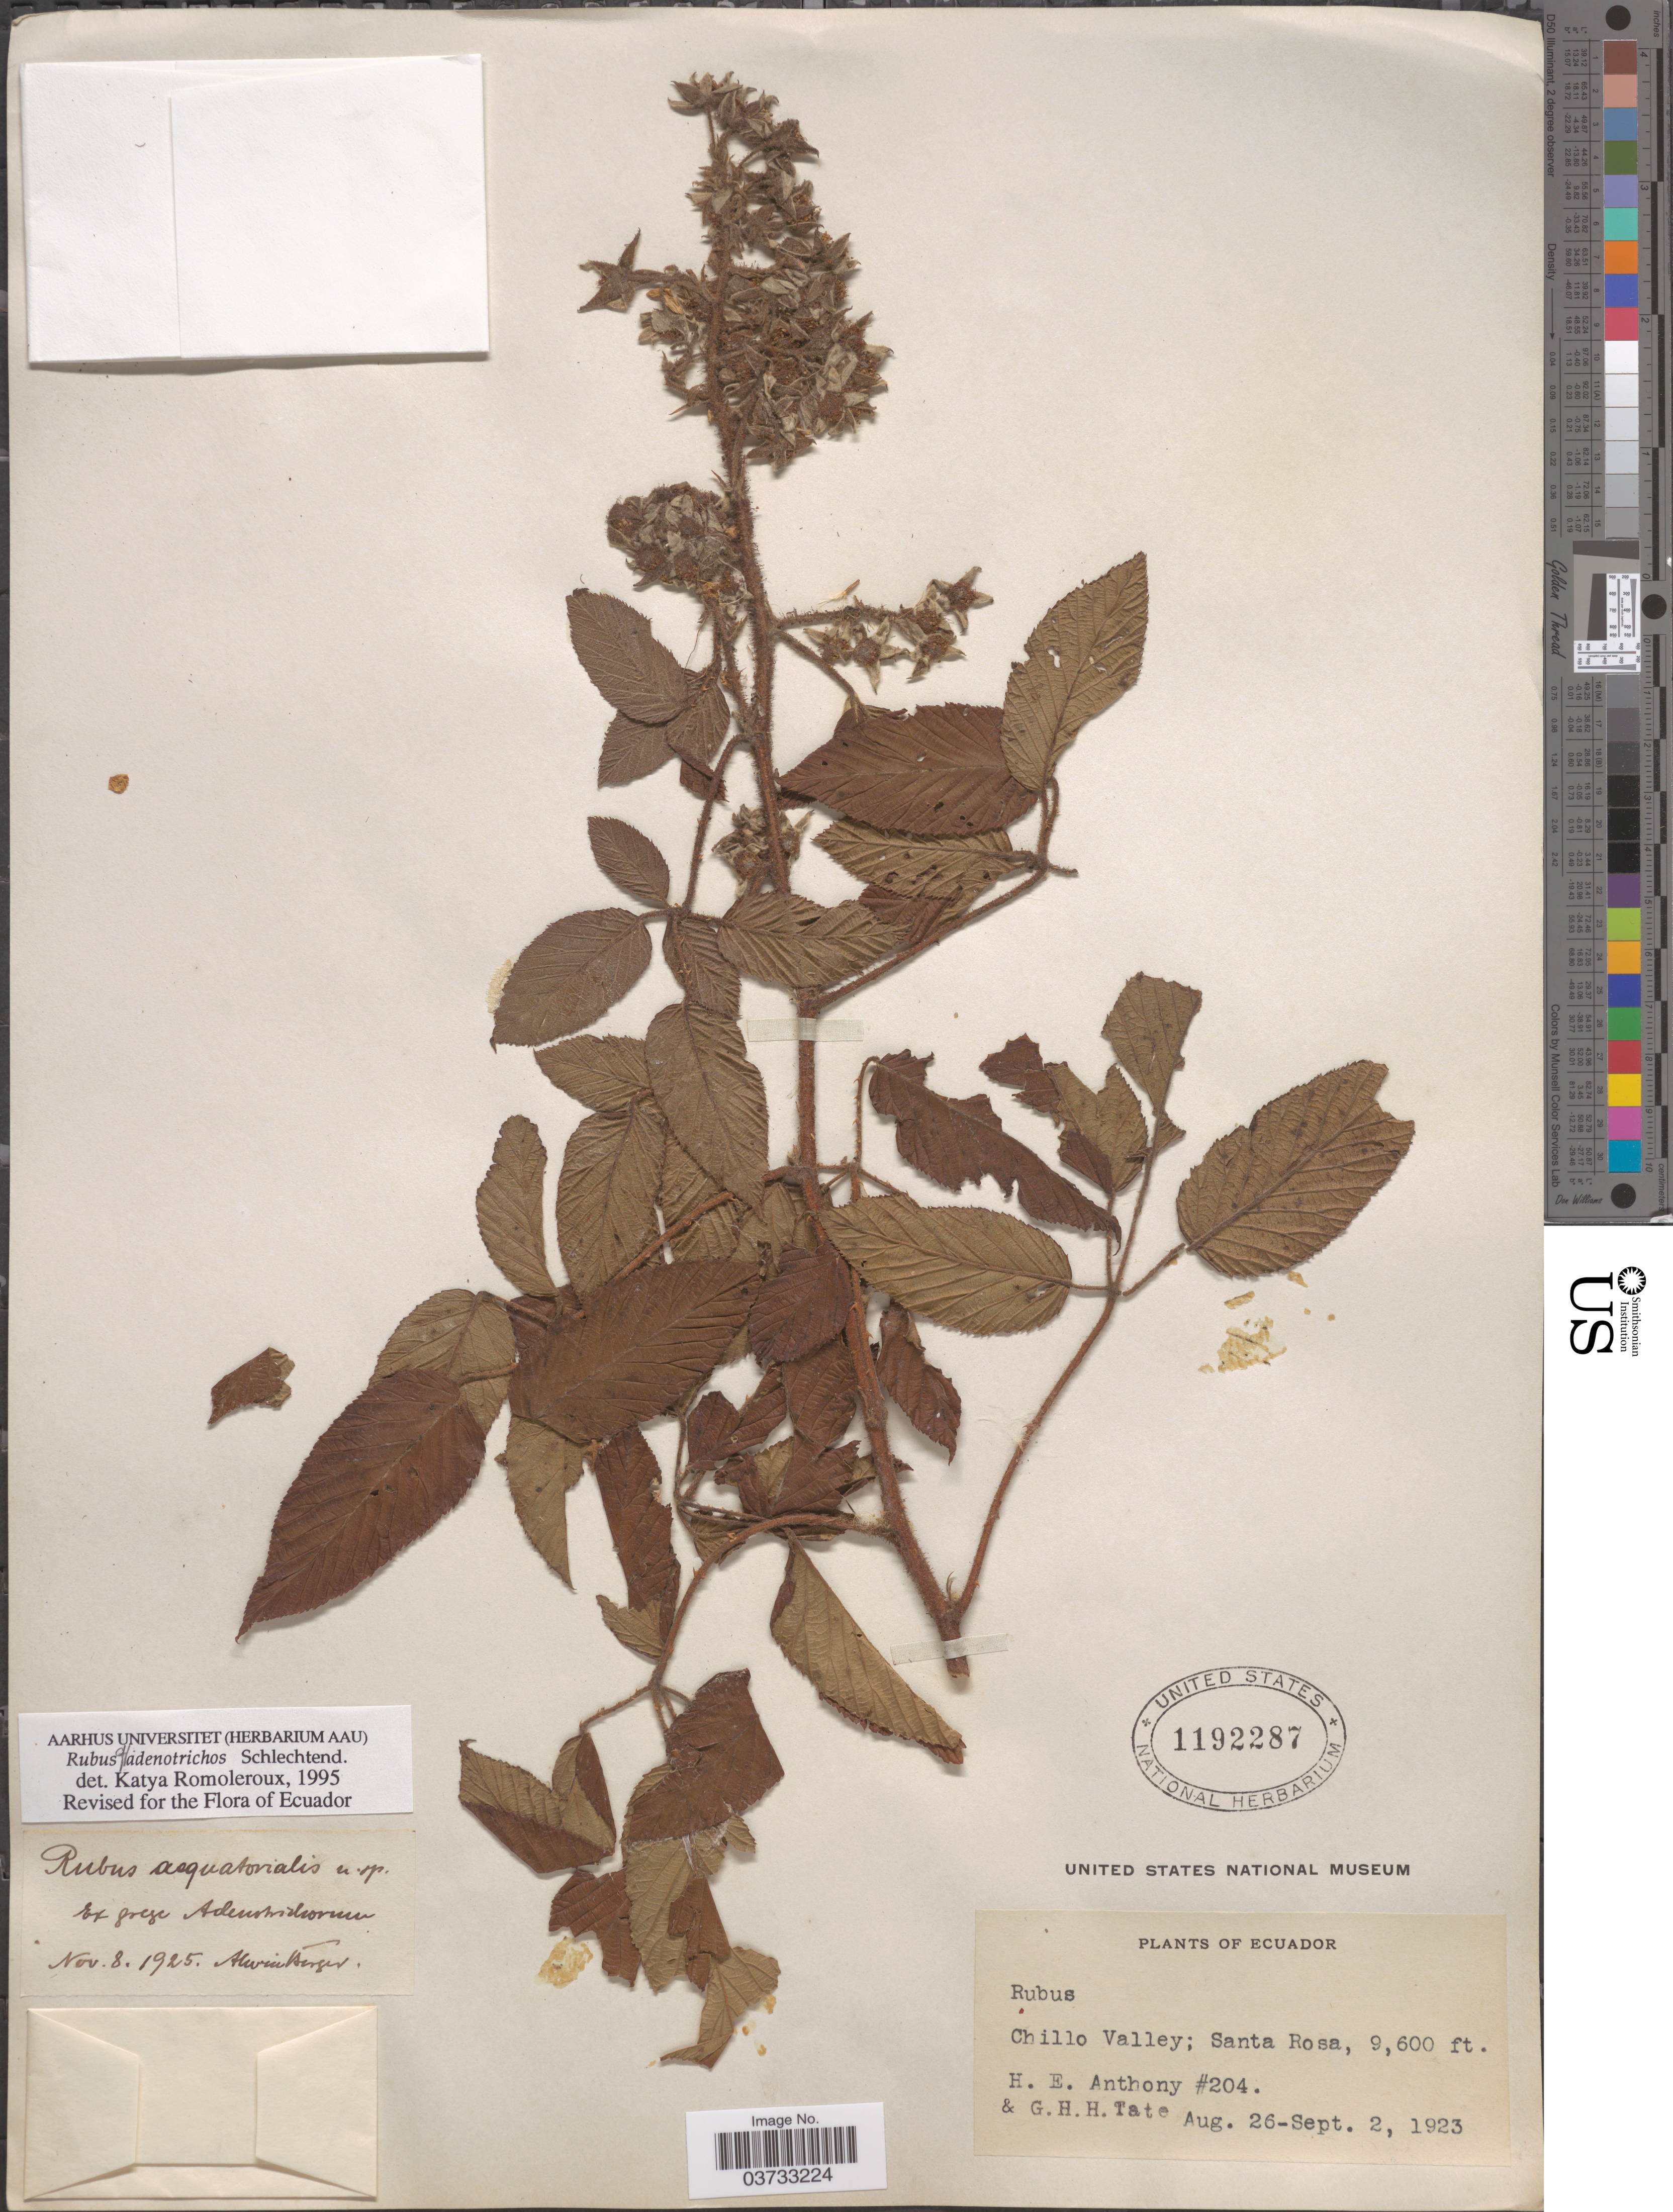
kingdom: Plantae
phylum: Tracheophyta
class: Magnoliopsida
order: Rosales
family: Rosaceae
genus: Rubus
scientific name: Rubus adenotrichos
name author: Schltdl.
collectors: H. E. Anthony & G. H. H.Tate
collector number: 204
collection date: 1923-08-26/1923-09-02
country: Ecuador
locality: Chillo Valley; Santa Rosa.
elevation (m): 2926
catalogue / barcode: US 1192287